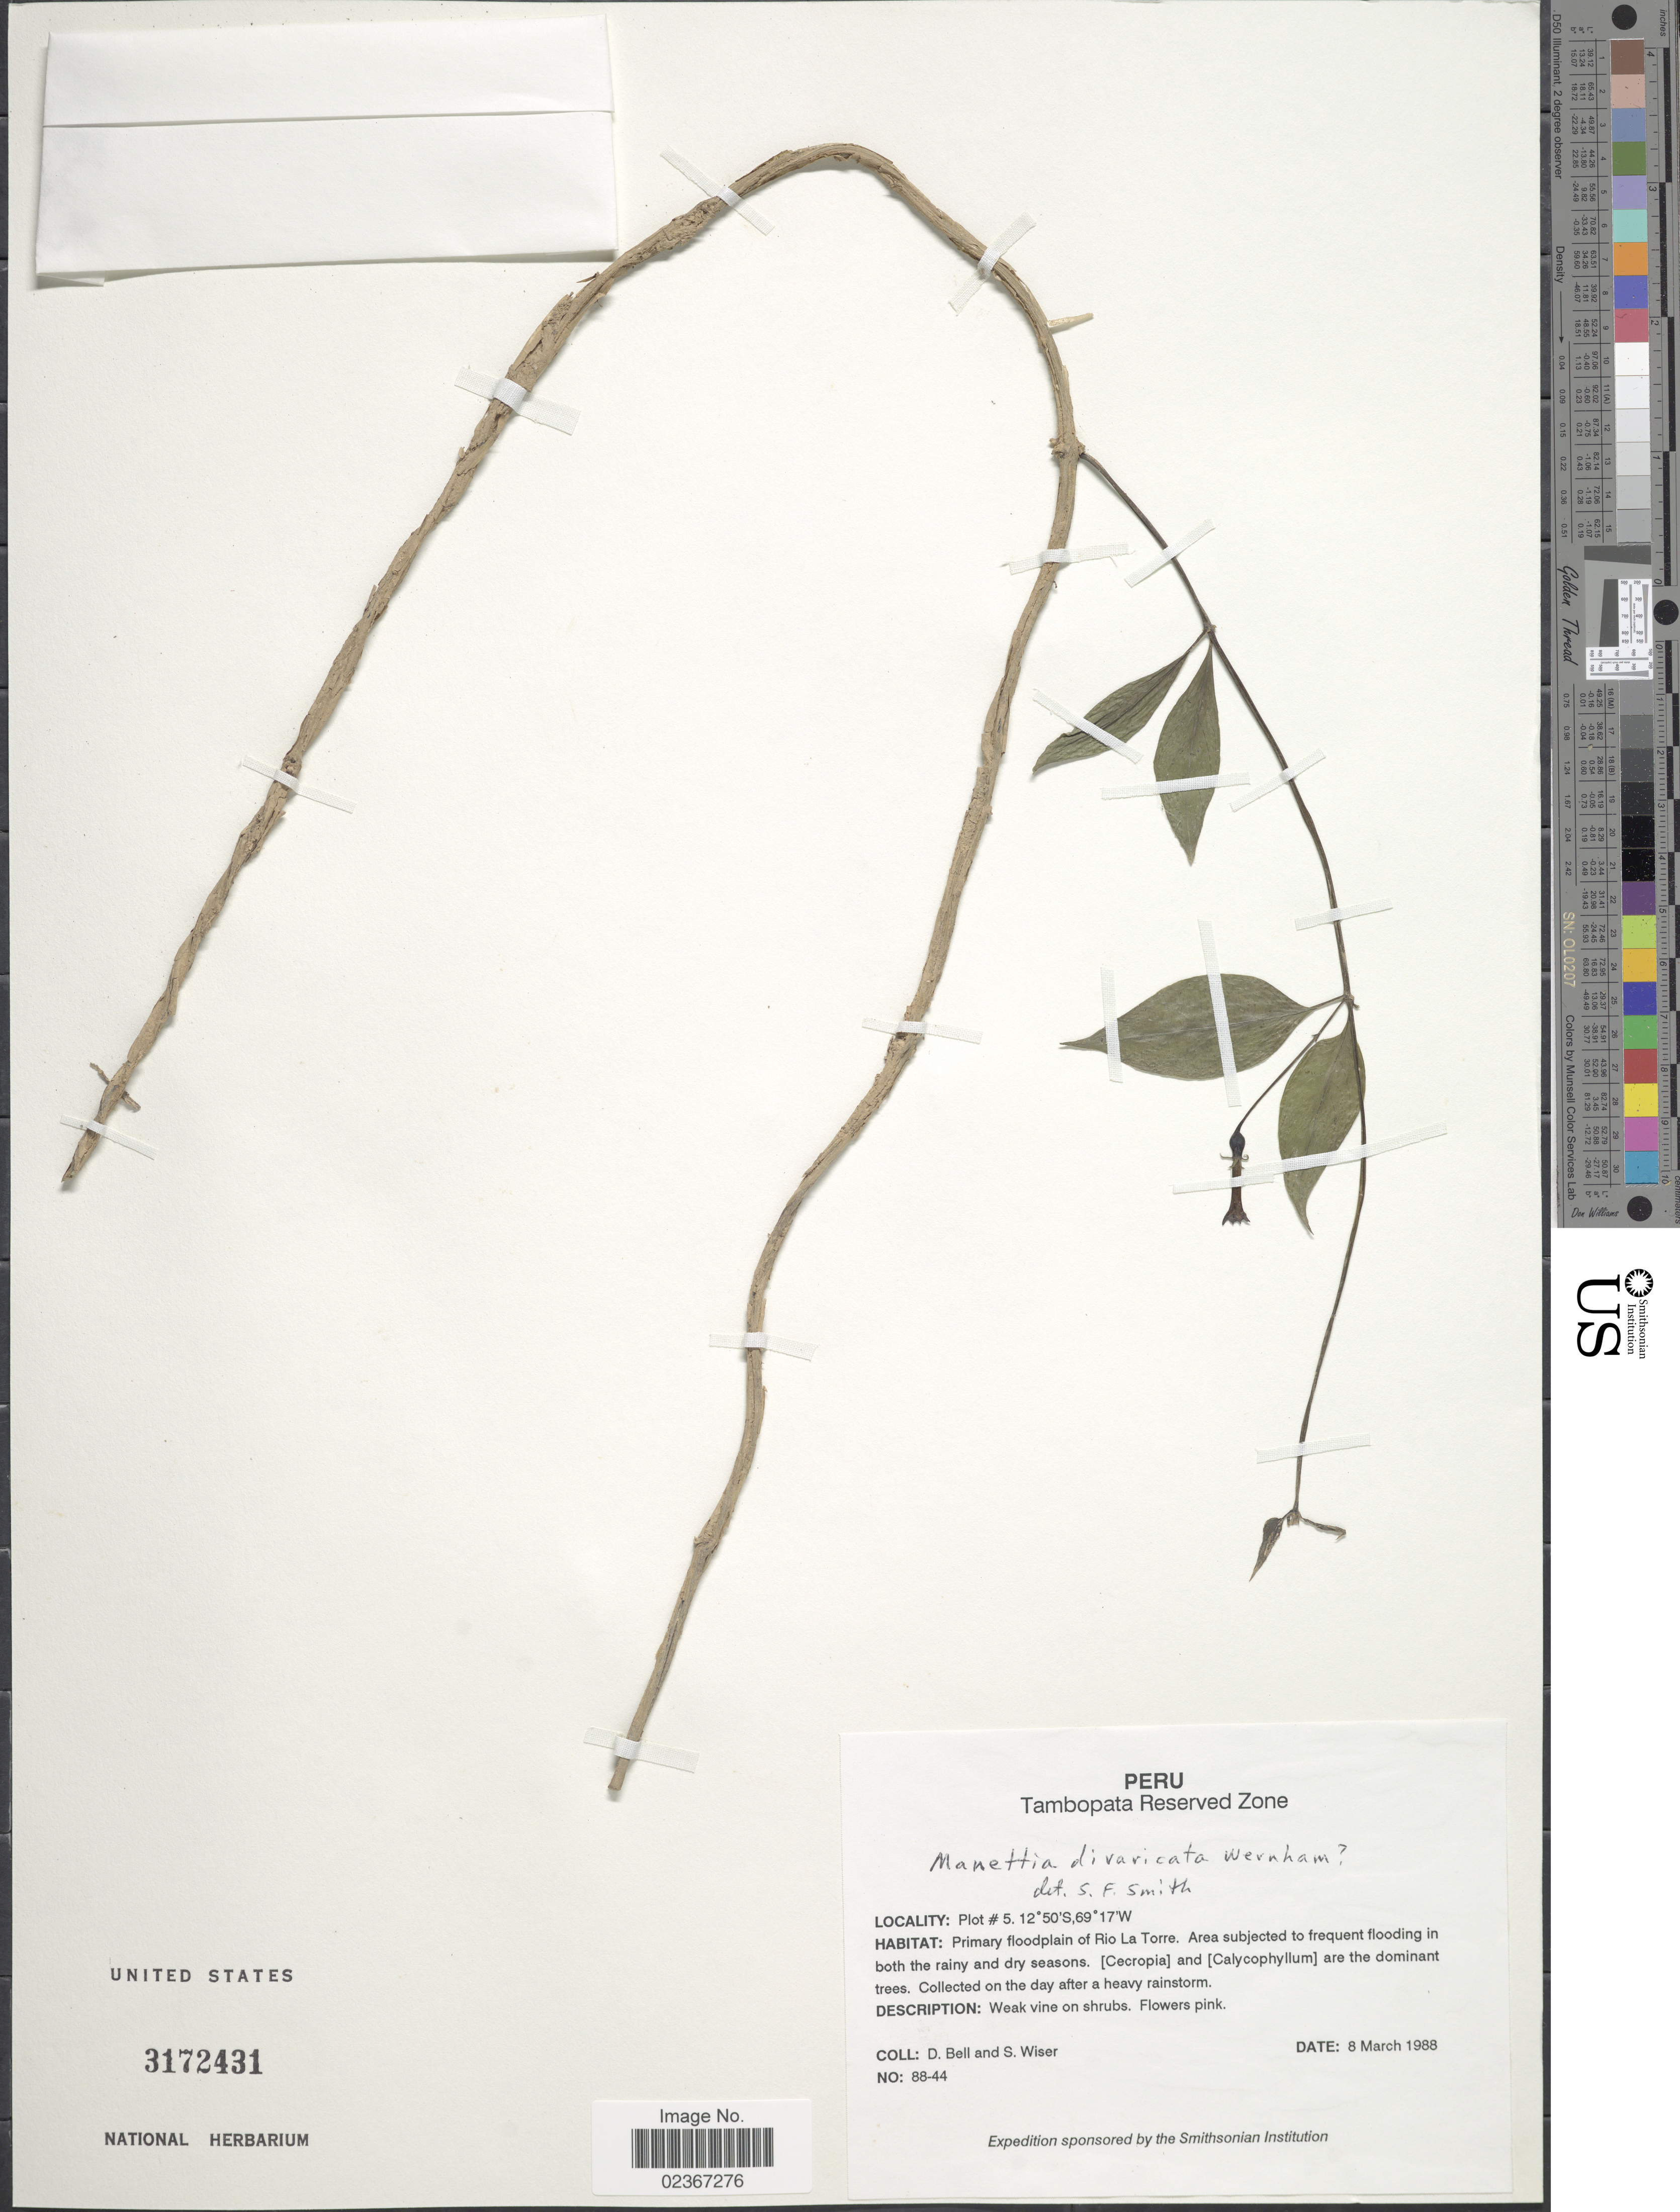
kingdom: Plantae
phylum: Tracheophyta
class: Magnoliopsida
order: Gentianales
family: Rubiaceae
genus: Manettia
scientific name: Manettia divaricata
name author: Wernham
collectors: D. A. Bell & S. Wiser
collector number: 88-44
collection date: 1988-03-08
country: Peru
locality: Tambopata Reserved Zone. Plot #5. Primary floodplain of Rio La Torre.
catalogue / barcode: US 3172431